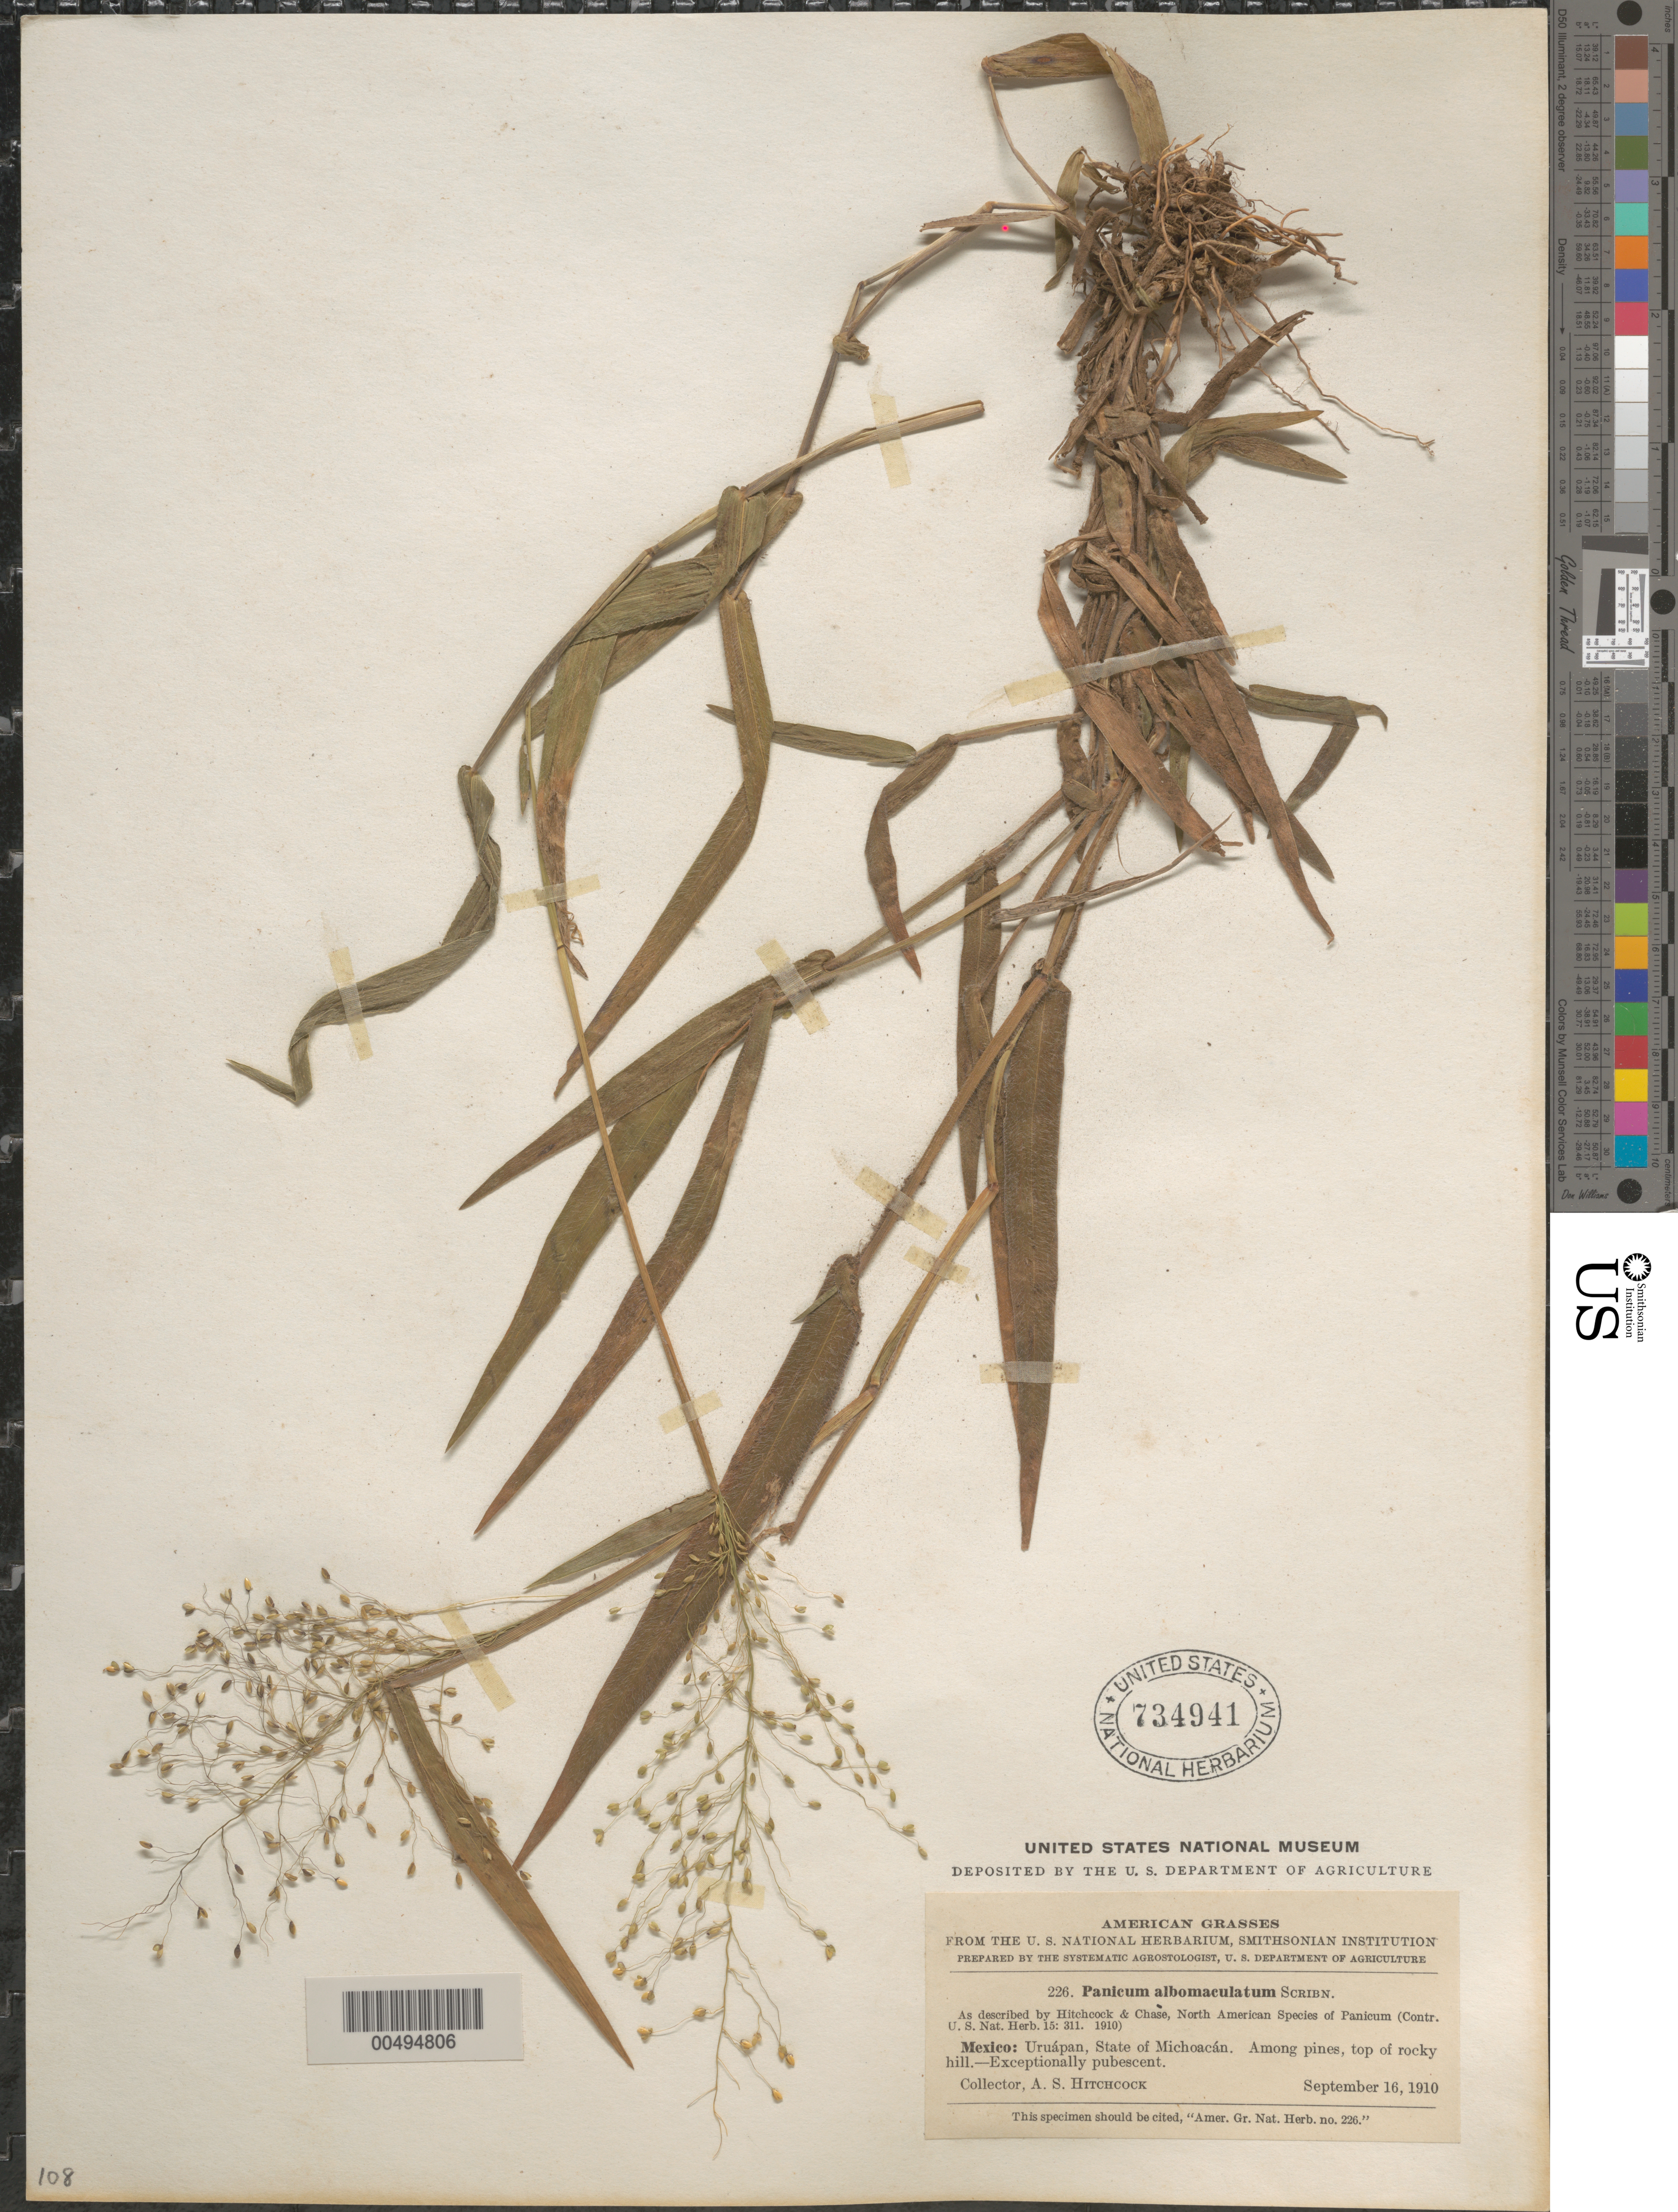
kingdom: Plantae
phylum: Tracheophyta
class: Liliopsida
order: Poales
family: Poaceae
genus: Panicum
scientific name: Panicum commutatum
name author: Schult.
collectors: A. S. Hitchcock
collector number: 226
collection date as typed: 16 Sep 1910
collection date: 1910-09-16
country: Mexico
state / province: Michoacán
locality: Uruapán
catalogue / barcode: US 734941